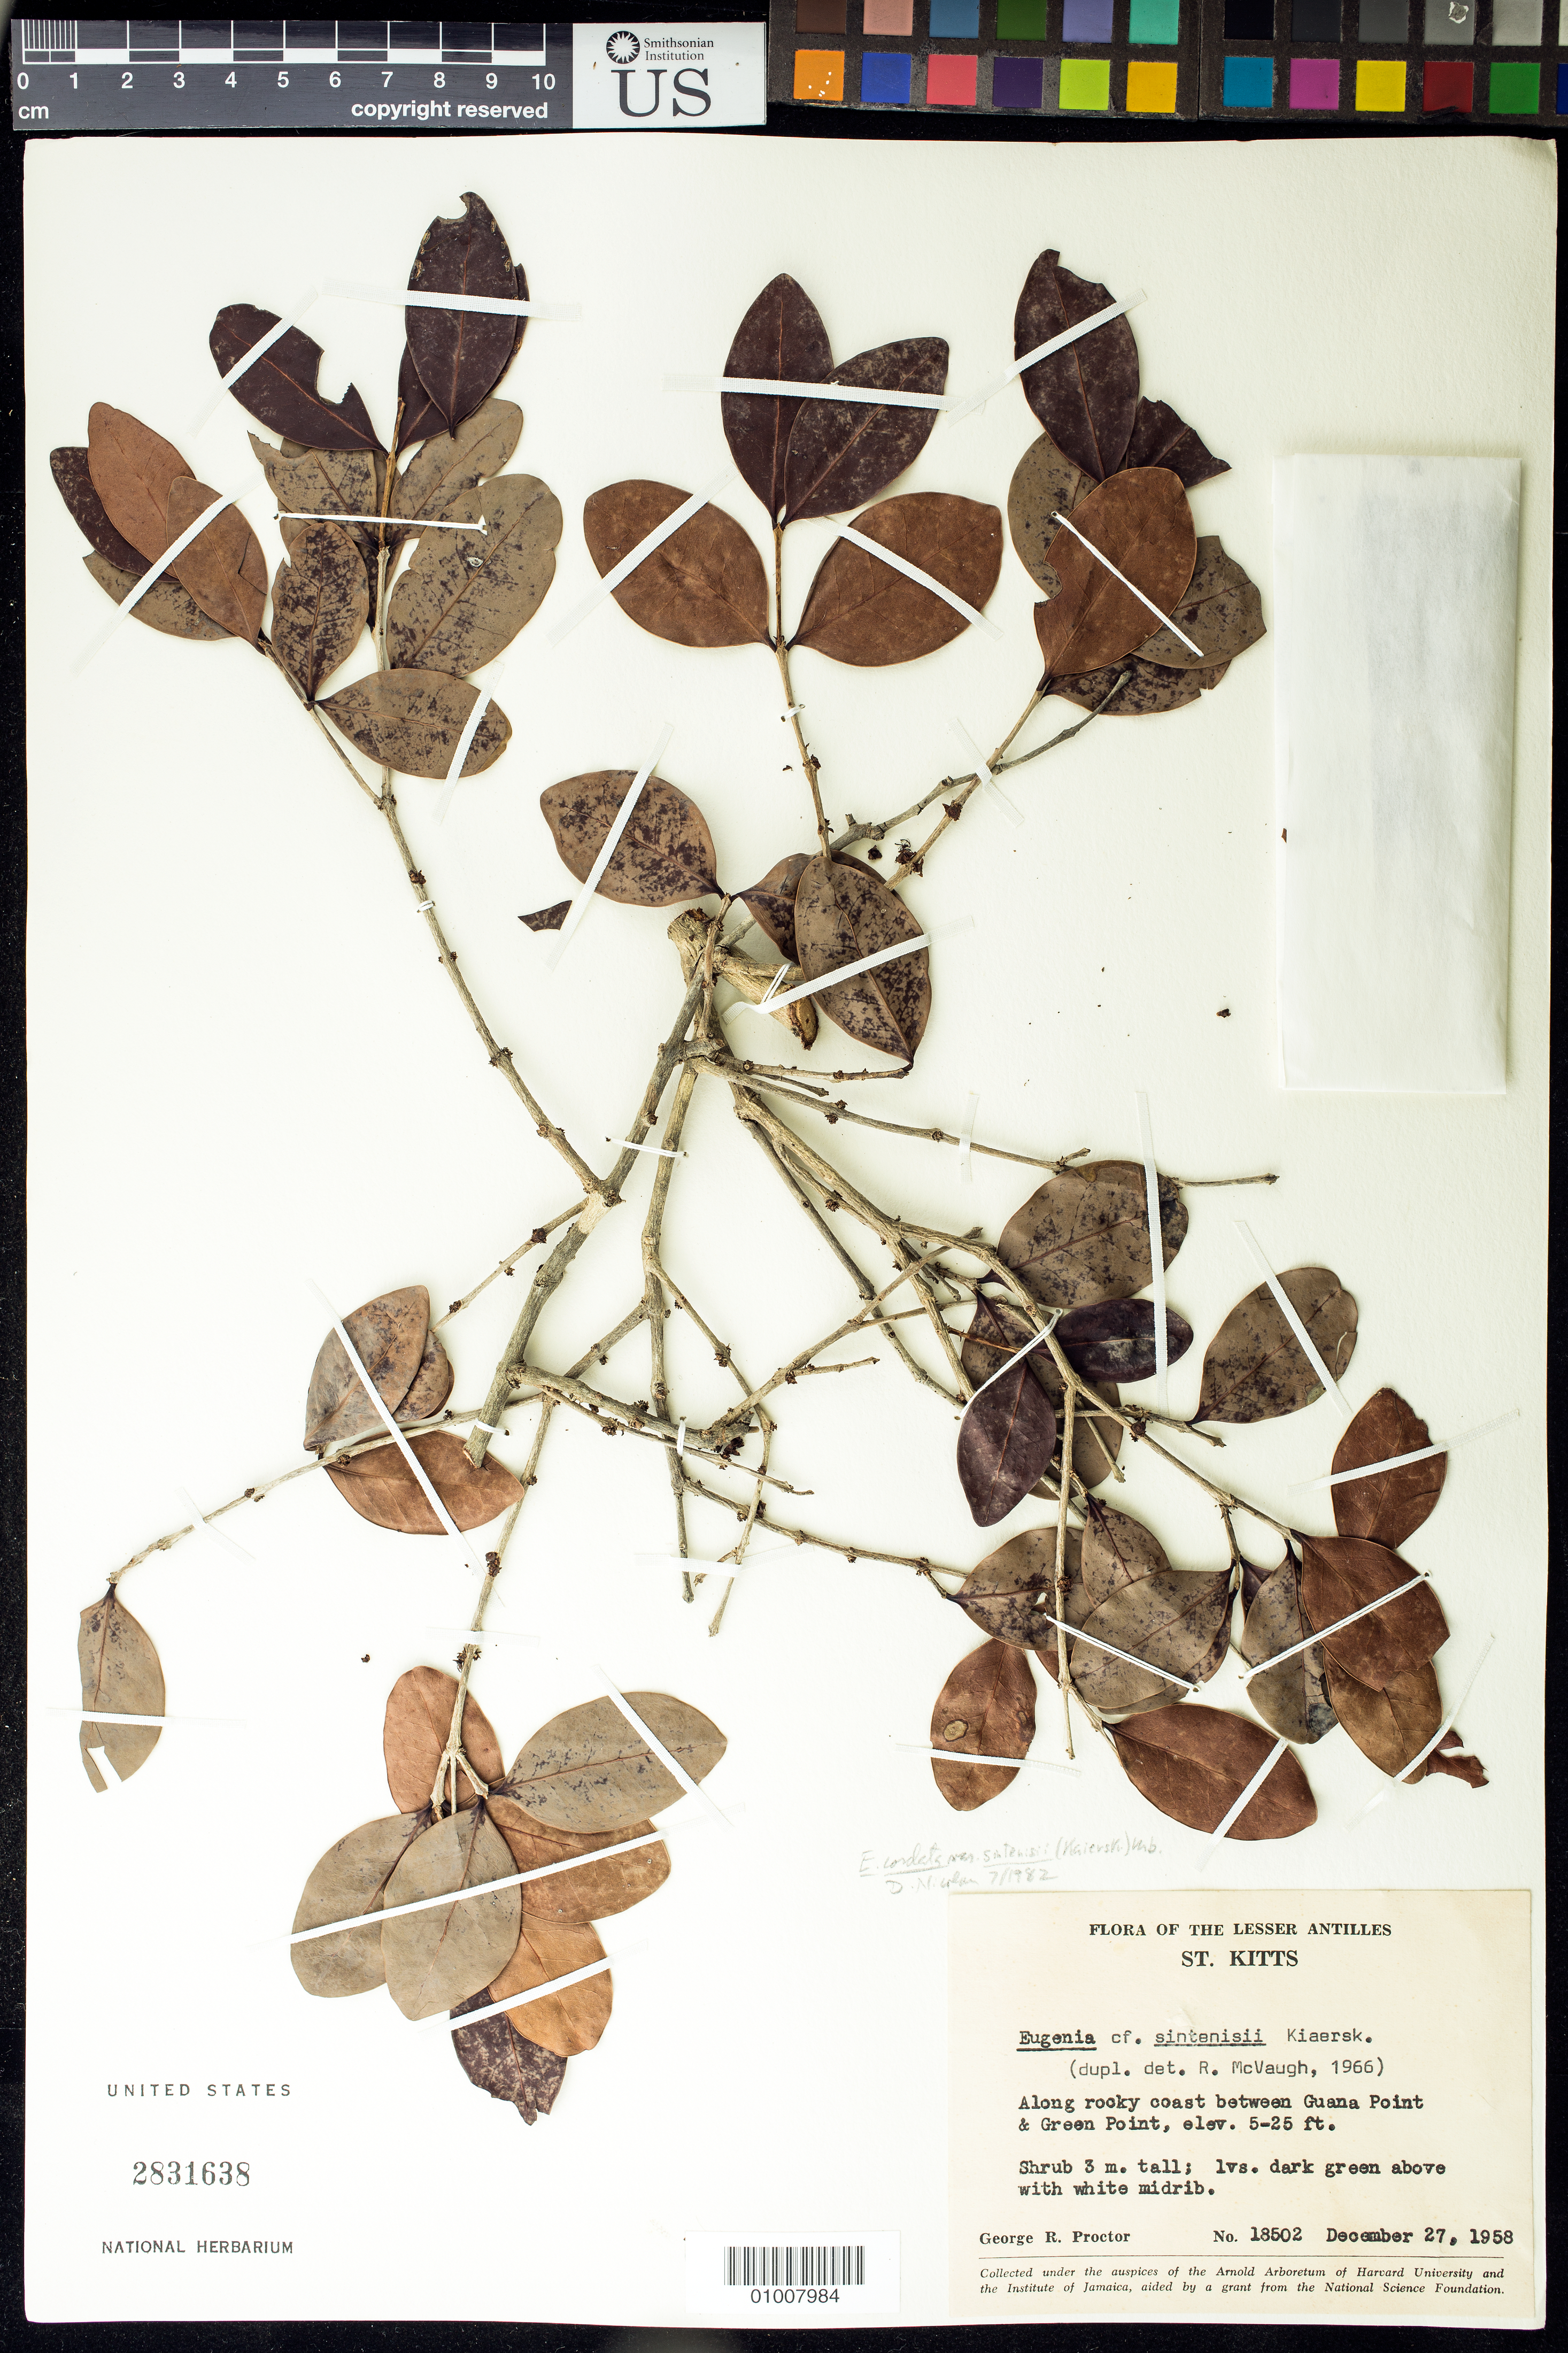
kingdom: Plantae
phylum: Tracheophyta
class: Magnoliopsida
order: Myrtales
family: Myrtaceae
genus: Eugenia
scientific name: Eugenia cordata var. sintenisii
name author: (Kiaersk.) Krug & Urb.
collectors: G. R. Proctor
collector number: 18502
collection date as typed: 27 Dec 1958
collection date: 1958-12-27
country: St. Christopher-Nevis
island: St. Christopher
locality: Along coast between Guana Point and Green Point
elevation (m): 2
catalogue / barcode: US 2831638